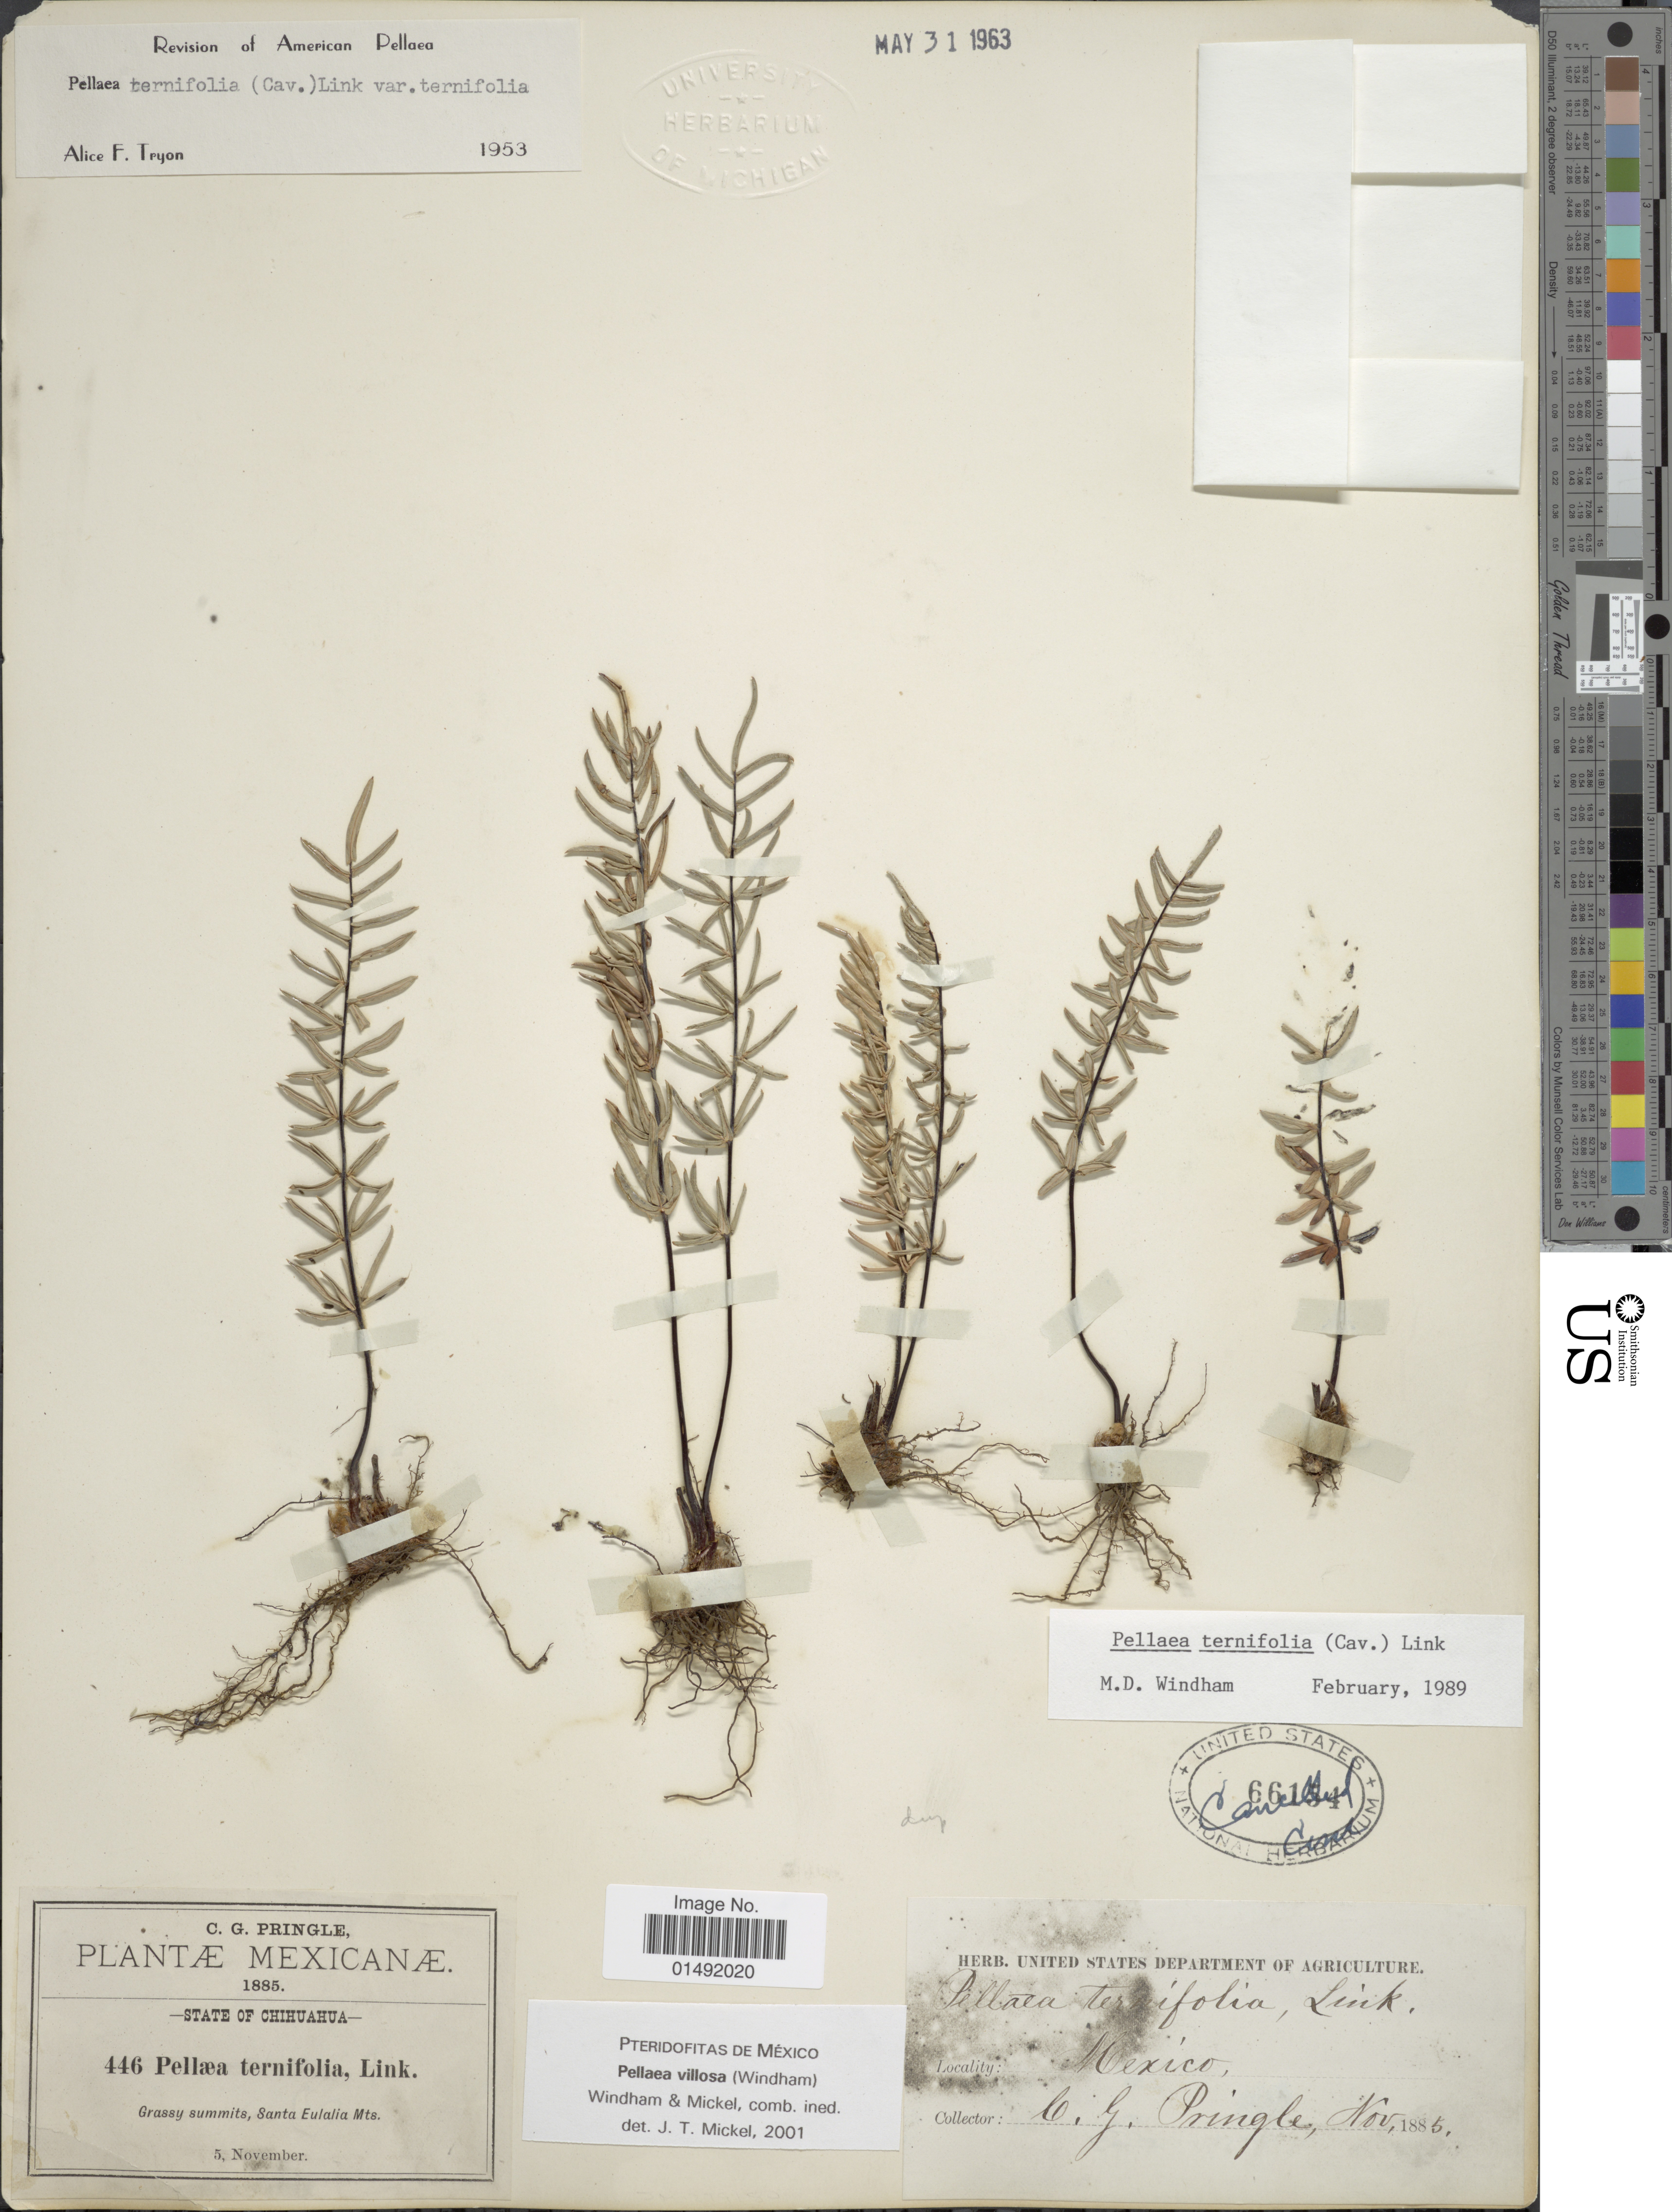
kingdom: Plantae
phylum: Tracheophyta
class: Polypodiopsida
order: Polypodiales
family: Pteridaceae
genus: Pellaea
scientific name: Pellaea ternifolia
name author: (Cav.) Link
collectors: C. G. Pringle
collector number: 446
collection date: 1885-11-05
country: Mexico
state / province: Chihuahua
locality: Grassy summits, Santa Eulalia Mts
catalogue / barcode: US 66154